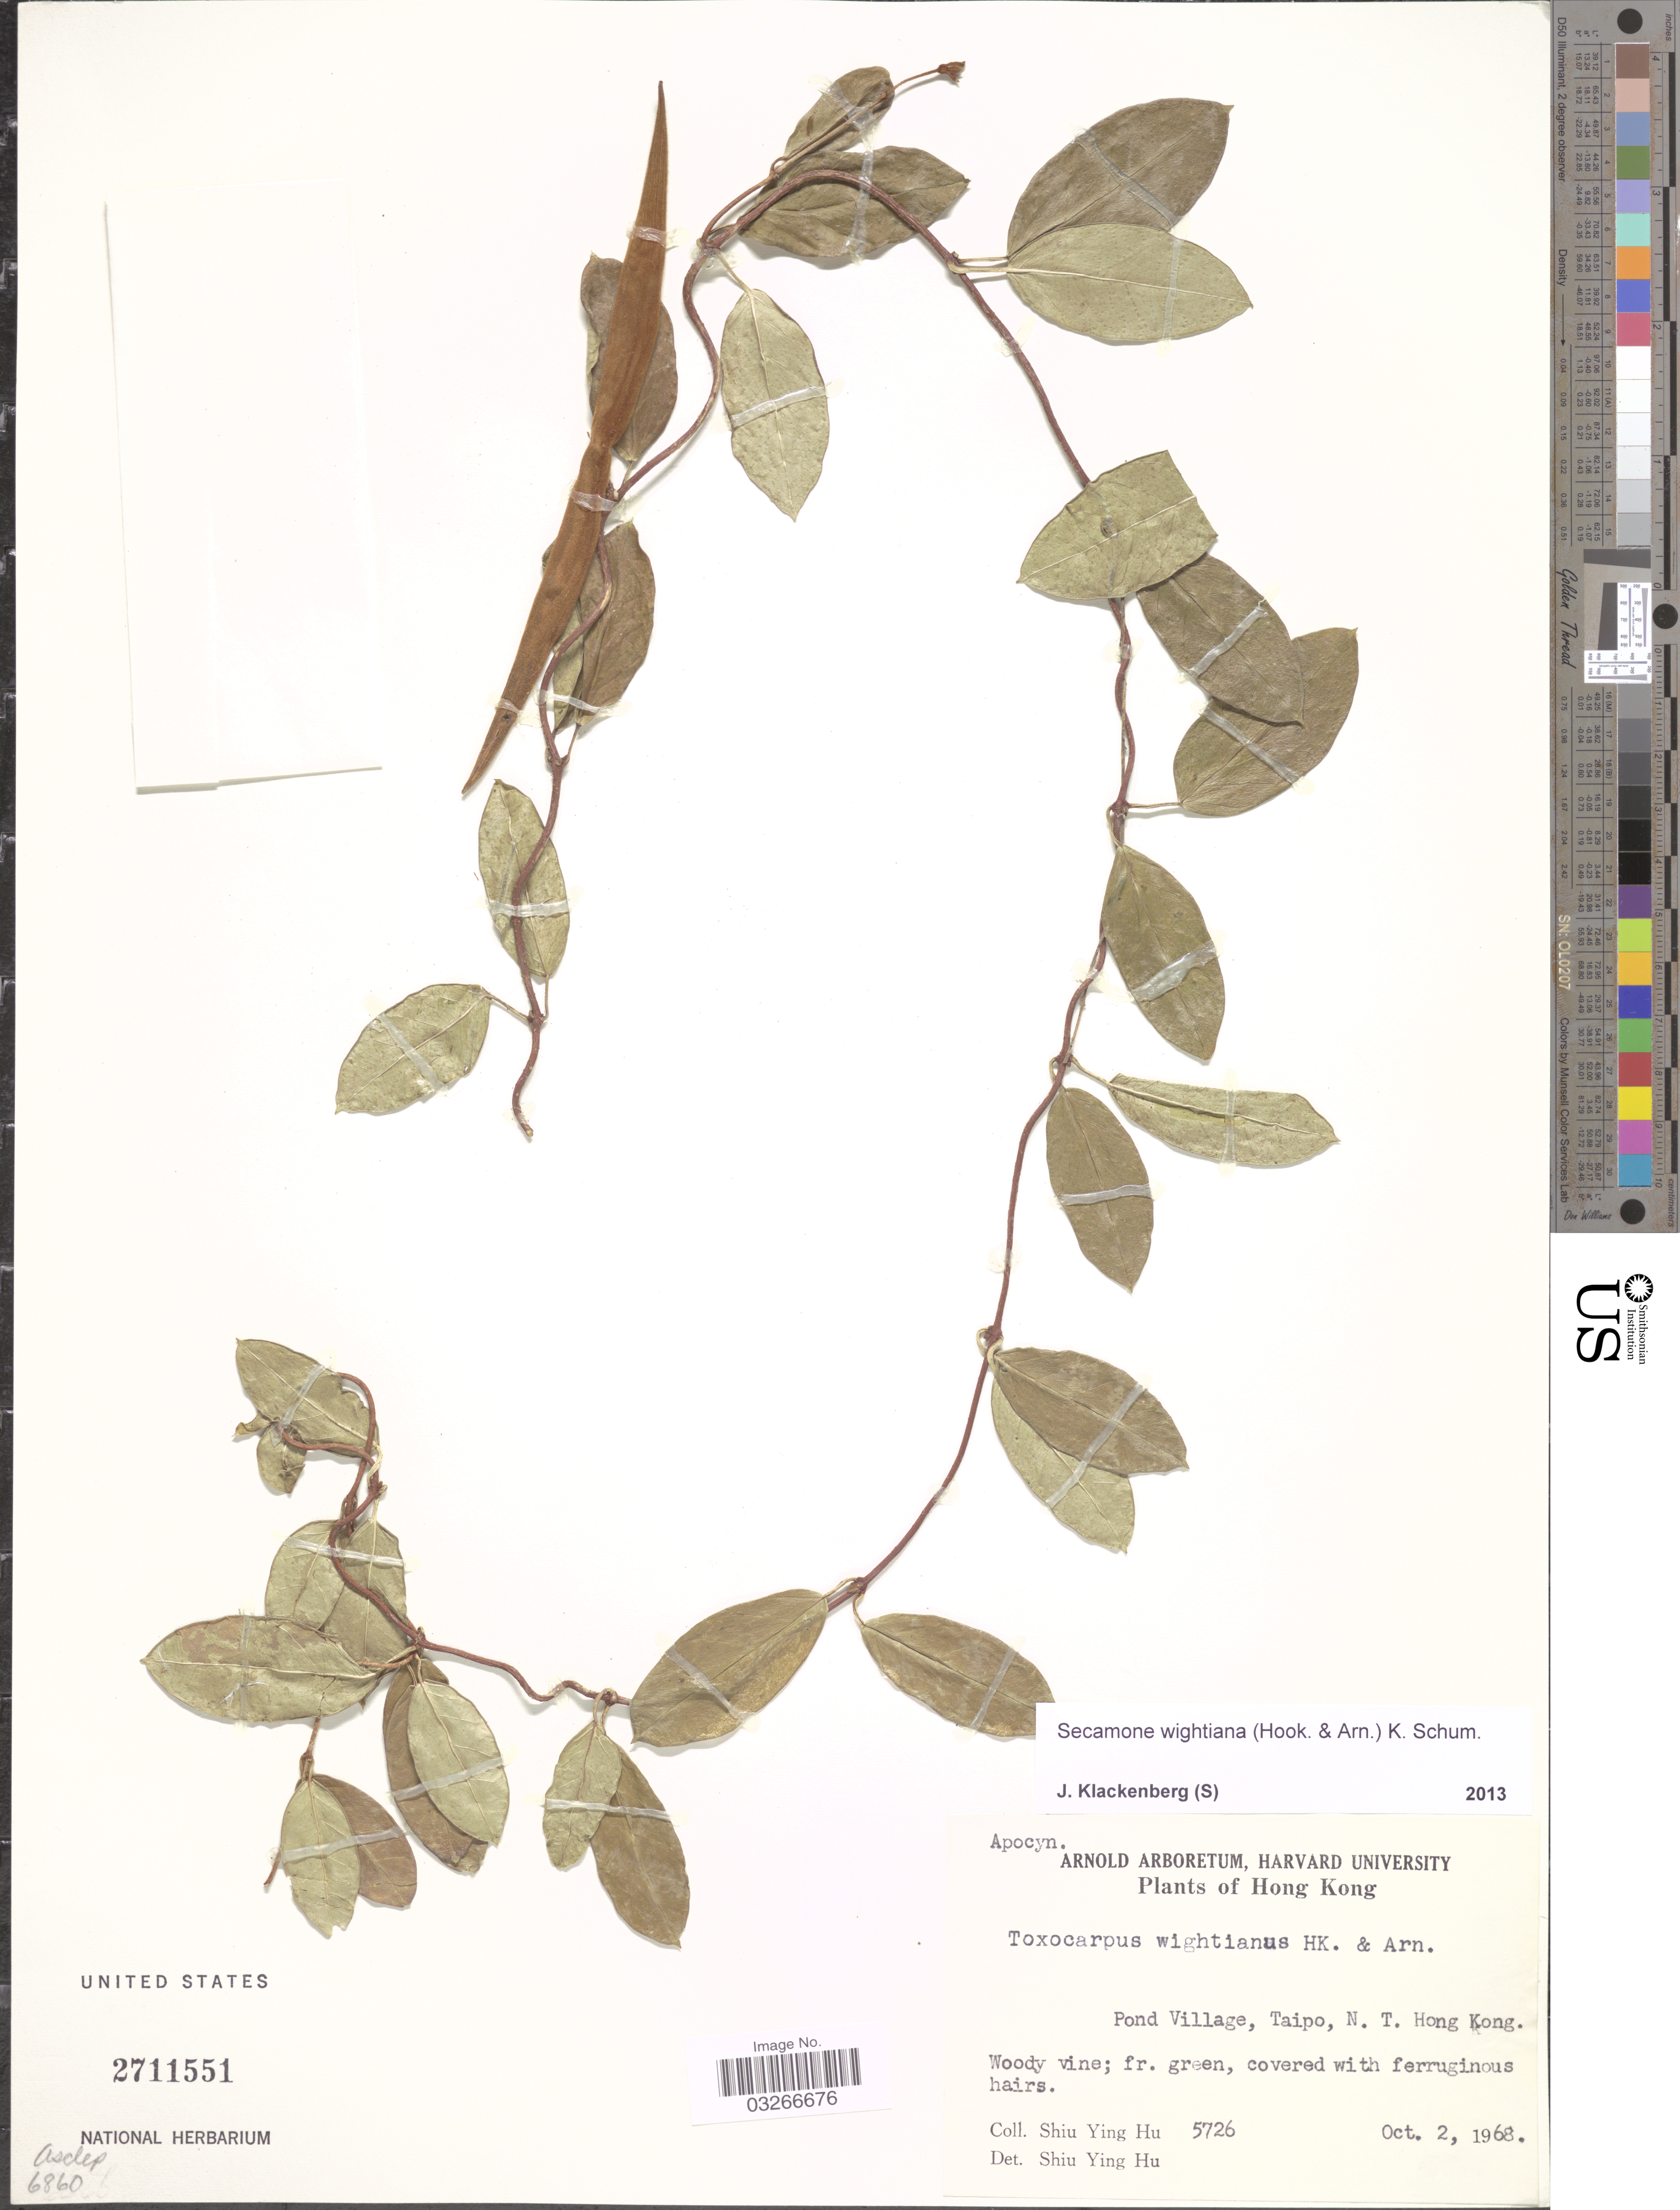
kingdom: Plantae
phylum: Tracheophyta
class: Magnoliopsida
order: Gentianales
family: Apocynaceae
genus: Secamone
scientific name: Secamone wightiana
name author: (Hook. & Arn.) K. Schum.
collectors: S. Y. Hu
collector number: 5726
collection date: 1968-10-02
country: China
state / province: Hong Kong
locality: Pond Village, Taipo, N.T. Hong Kong.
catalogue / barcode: US 2711551